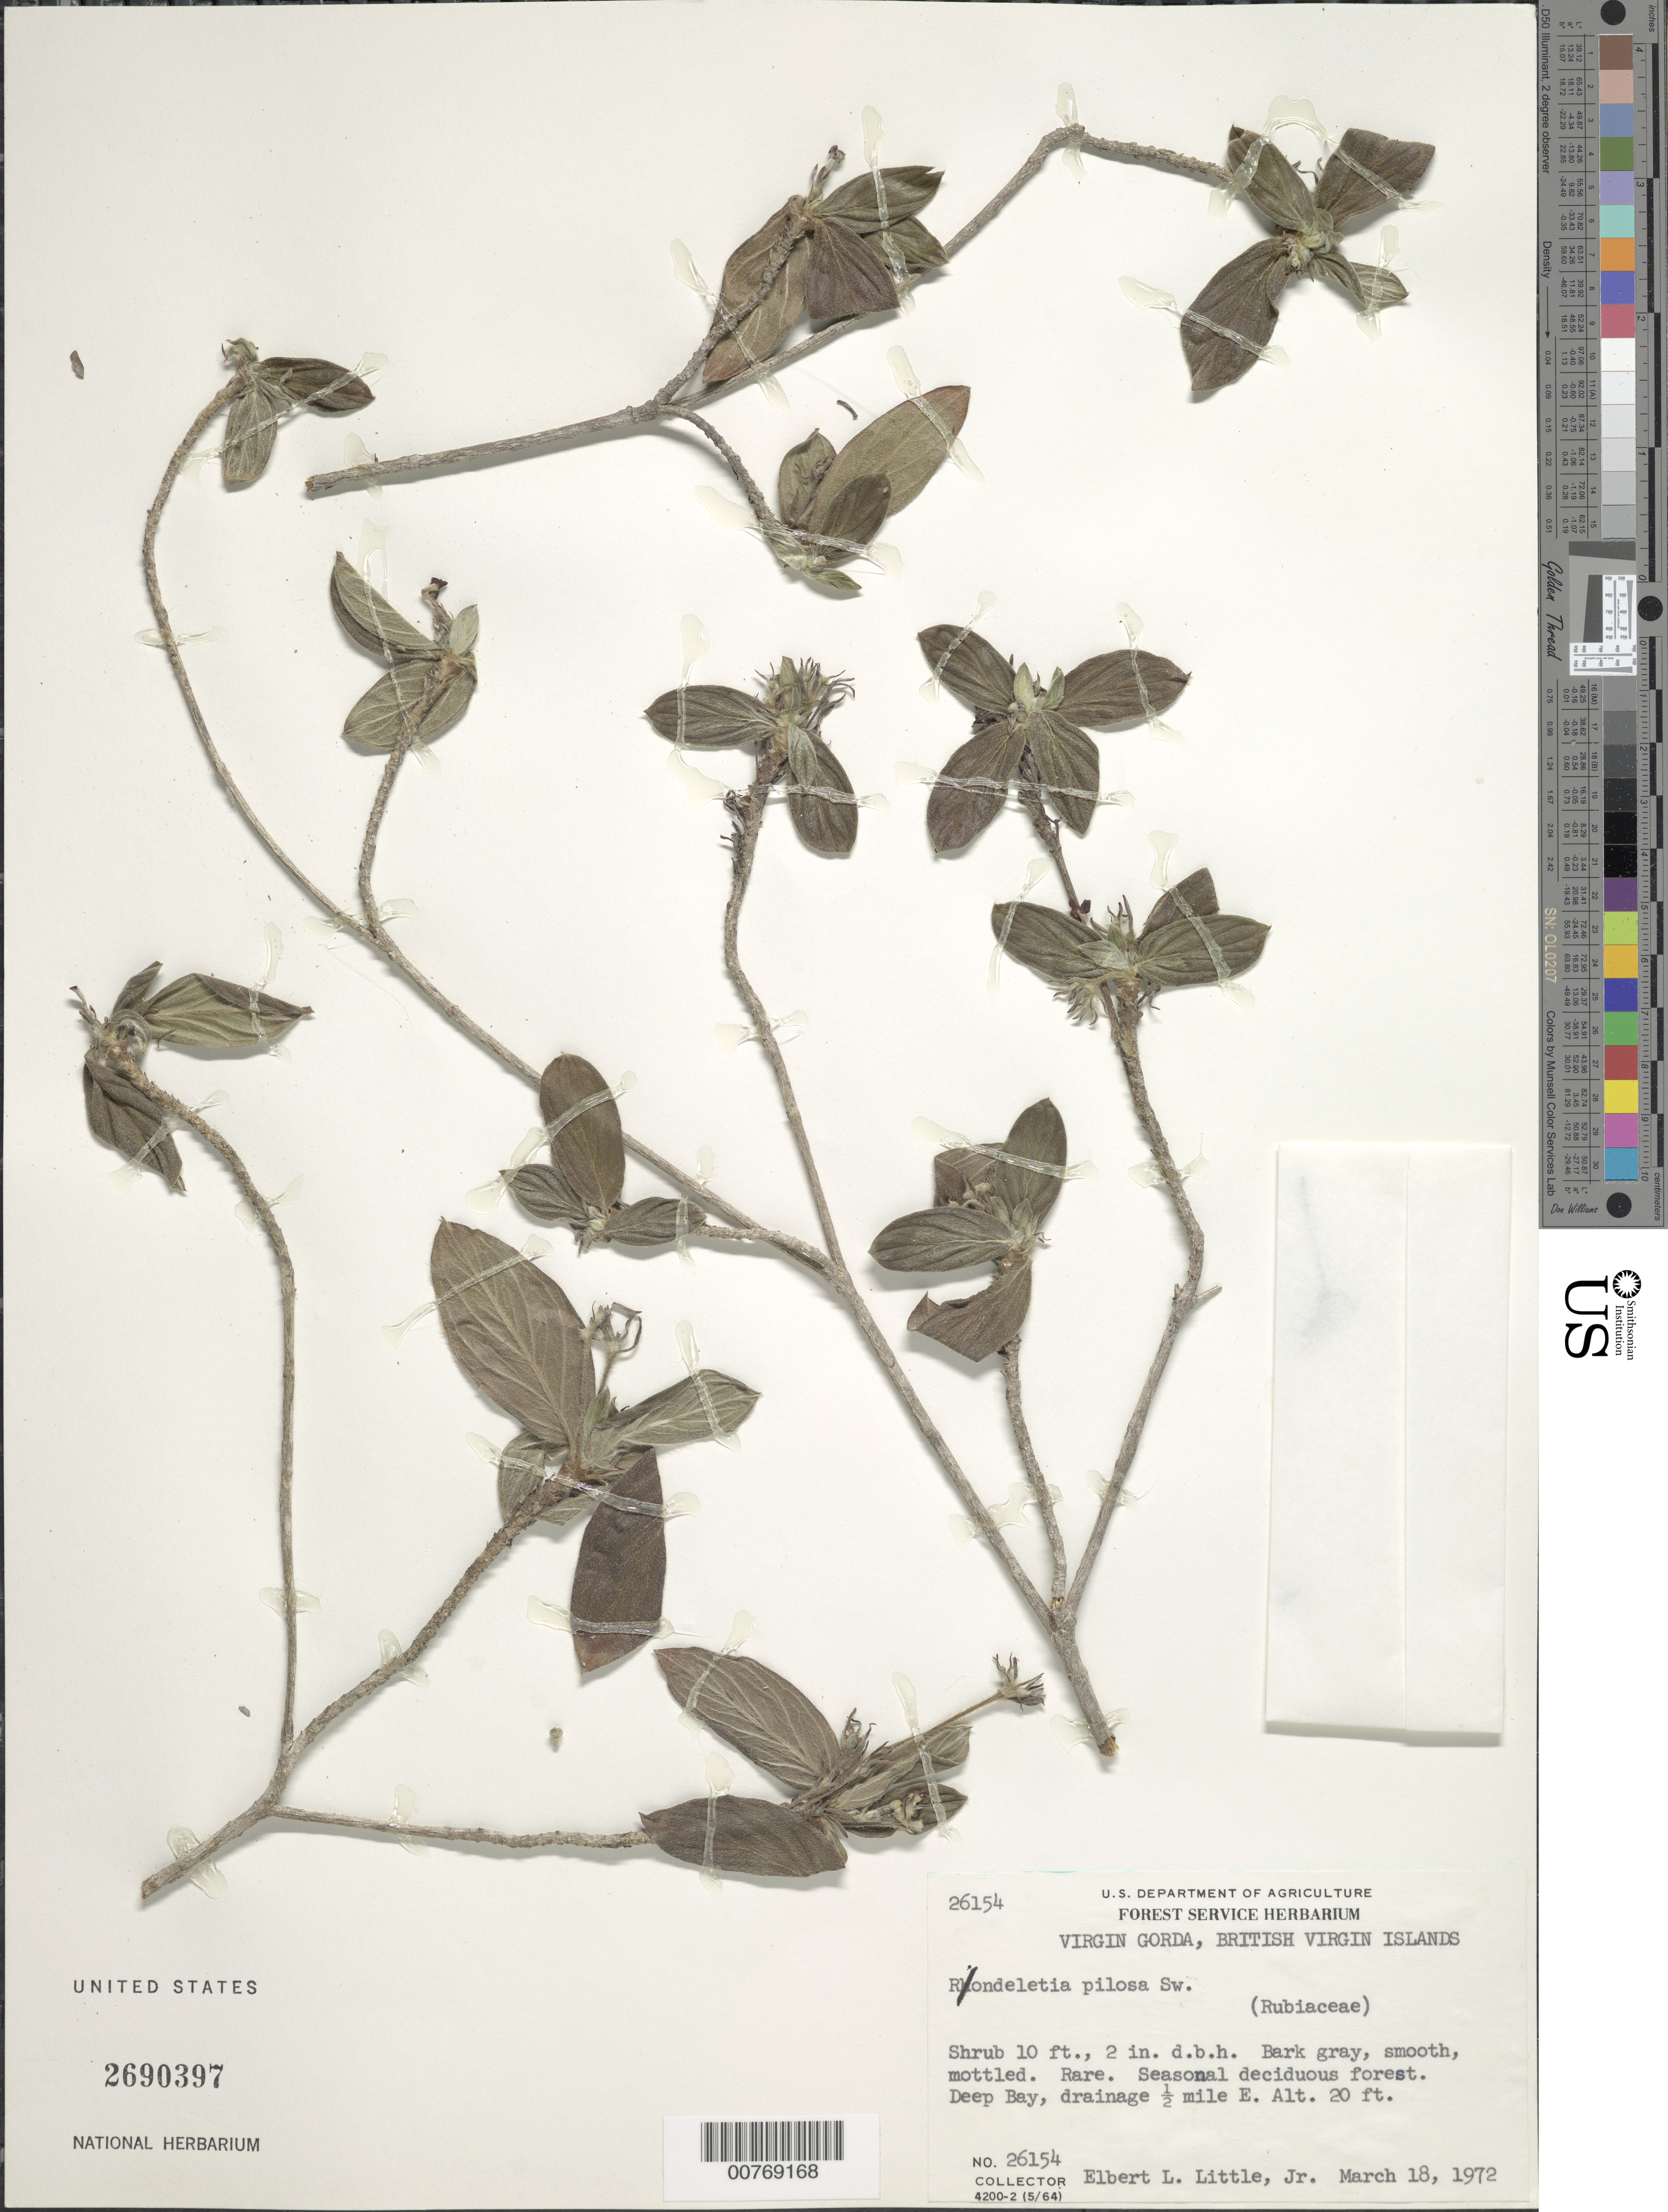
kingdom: Plantae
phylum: Tracheophyta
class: Magnoliopsida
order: Gentianales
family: Rubiaceae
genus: Rondeletia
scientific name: Rondeletia pilosa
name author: Sw.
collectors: E. L. Little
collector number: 26154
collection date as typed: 18 Mar 1972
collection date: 1972-03-18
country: British Virgin Islands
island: Virgin Gorda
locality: Deep Bay, drainage 0.5 mi E.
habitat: Seasonal deciduous forest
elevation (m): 6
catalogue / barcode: US 2690397